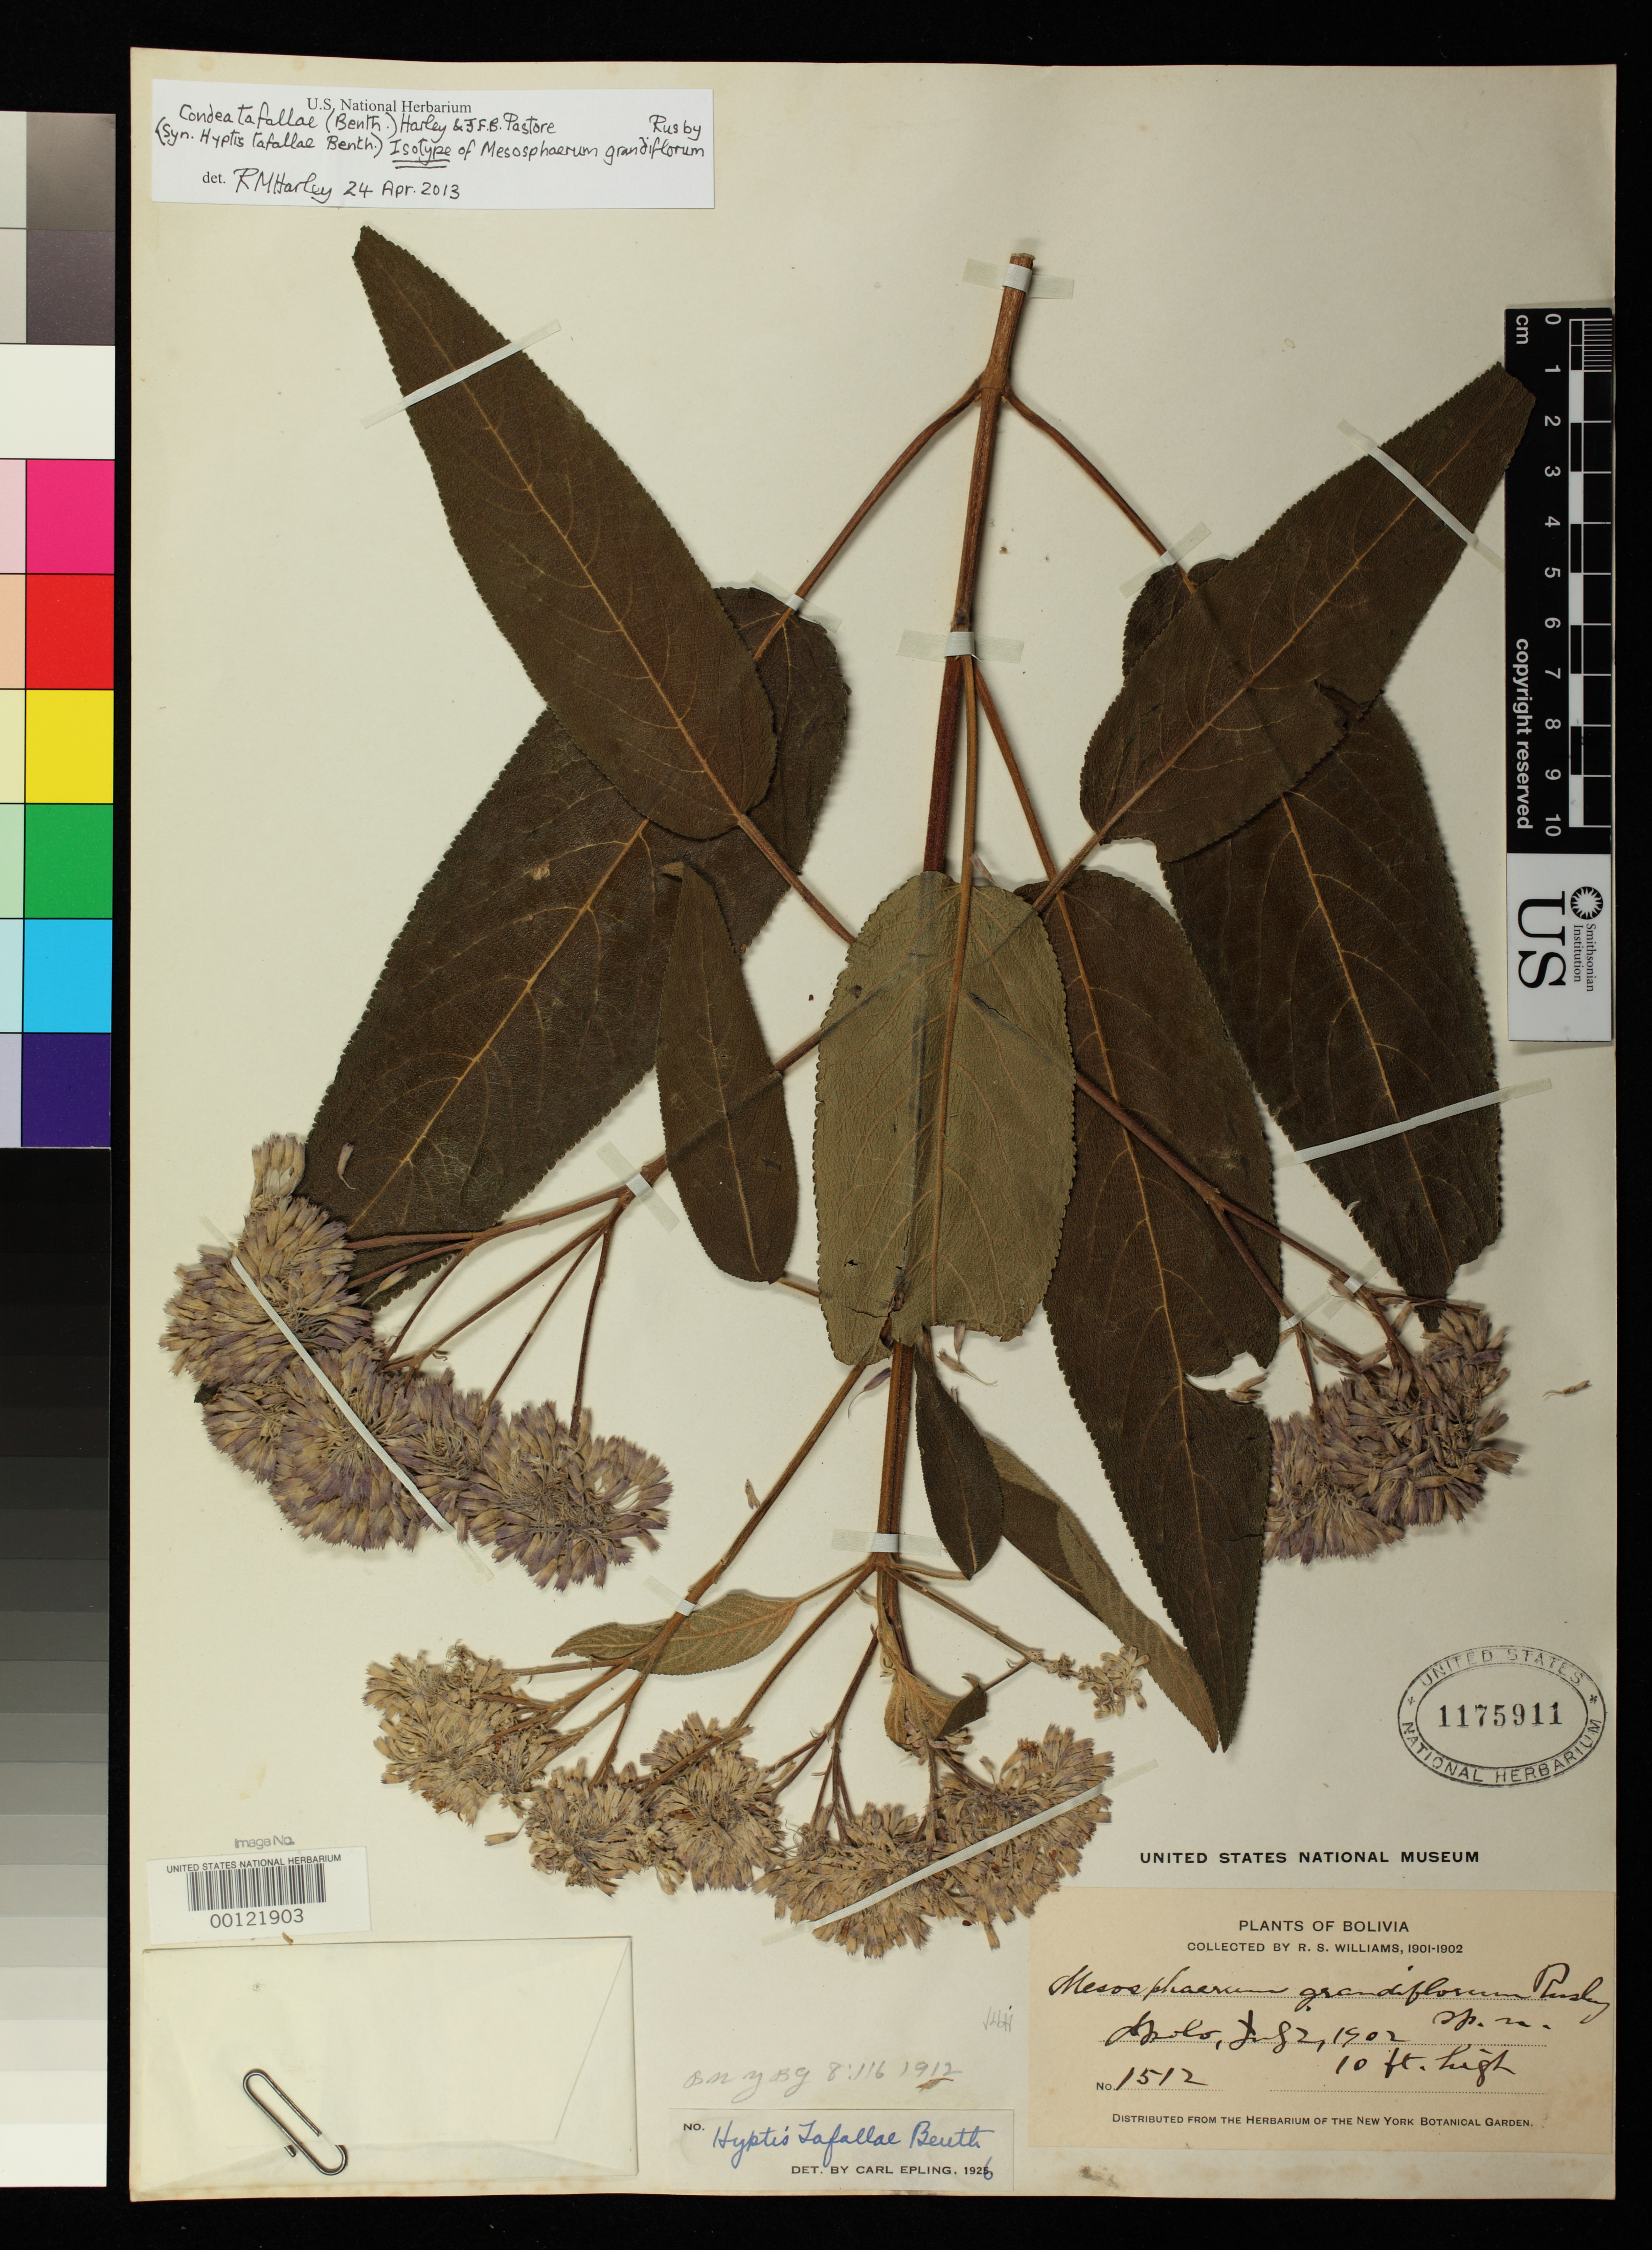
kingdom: Plantae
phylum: Tracheophyta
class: Magnoliopsida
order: Lamiales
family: Lamiaceae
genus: Mesosphaerum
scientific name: Mesosphaerum grandiflorum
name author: Rusby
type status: Isotype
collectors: R. S. Williams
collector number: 1512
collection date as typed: Jul. 2, 1902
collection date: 1902-07-02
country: Bolivia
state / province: La Paz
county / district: Franz Tamayo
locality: Apolo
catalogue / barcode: US 1175911